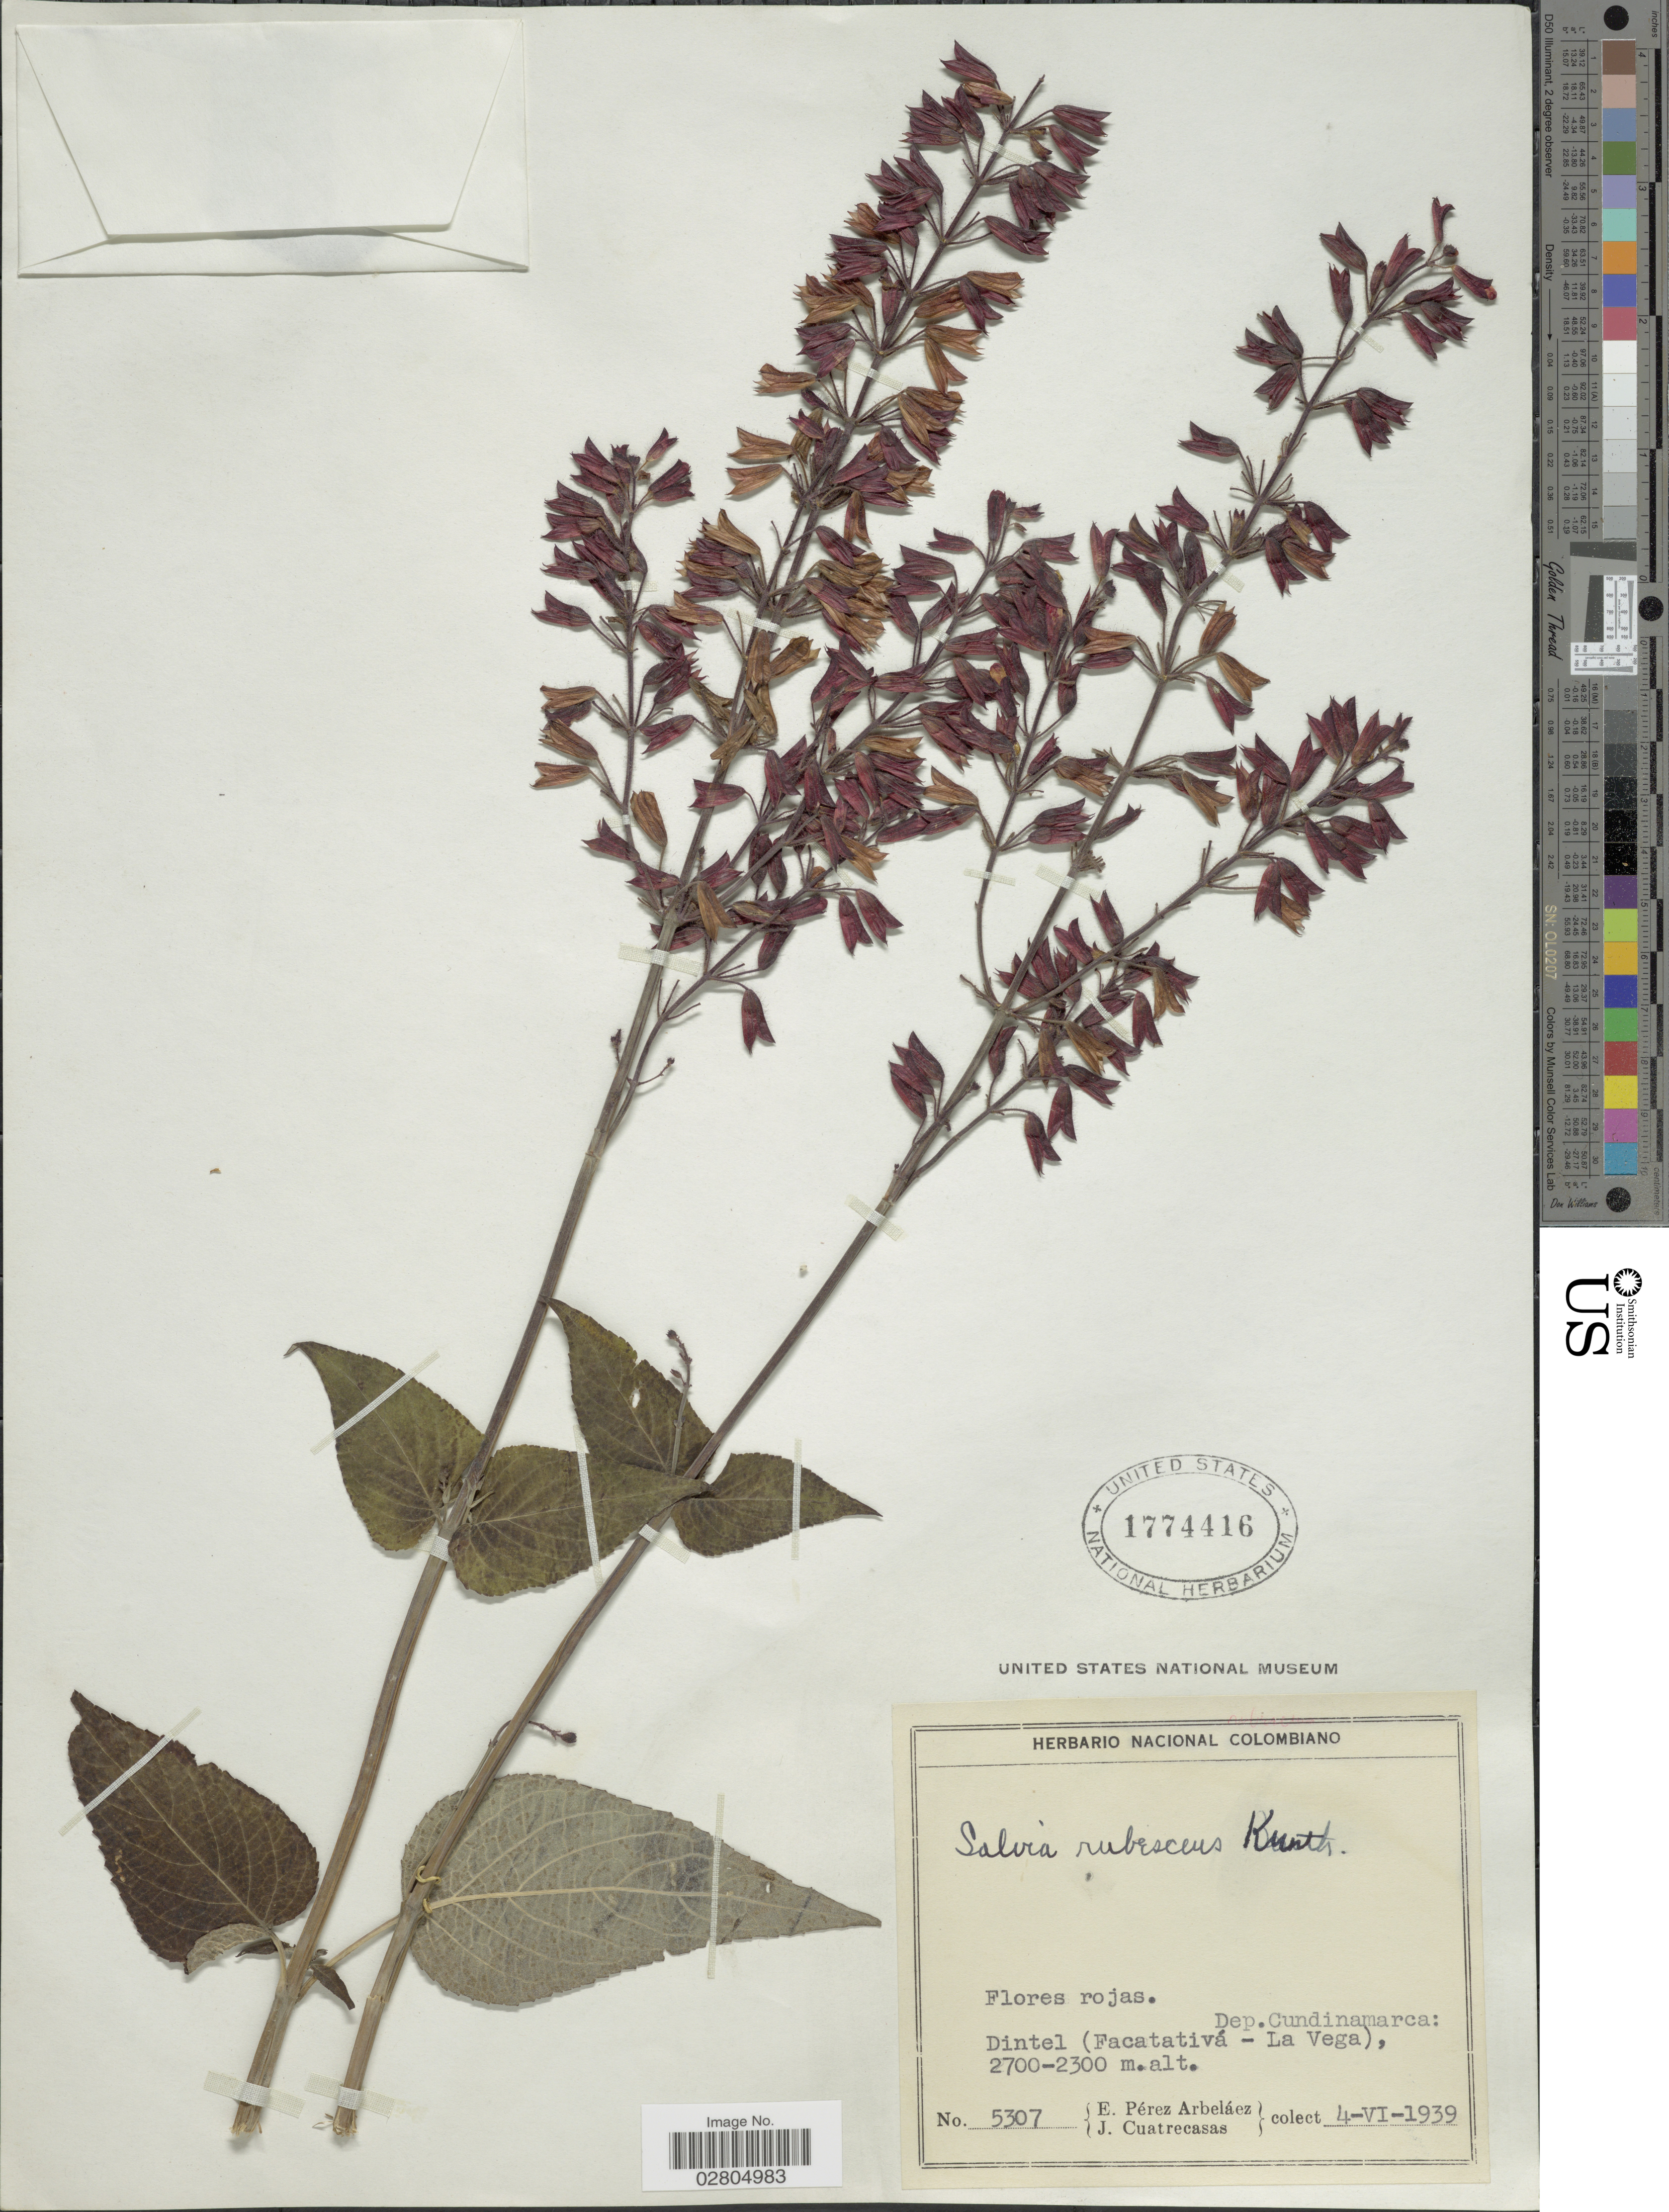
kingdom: Plantae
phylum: Tracheophyta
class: Magnoliopsida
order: Lamiales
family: Lamiaceae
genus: Salvia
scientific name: Salvia rubescens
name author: Kunth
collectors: E. Pérez Arbeláez & J. Cuatrecasas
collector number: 5307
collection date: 1939-06-04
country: Colombia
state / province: Cundinamarca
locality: Dep. Cundinamarca, Dintel (Facatativá - La Vega).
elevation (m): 2300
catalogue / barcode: US 1774416